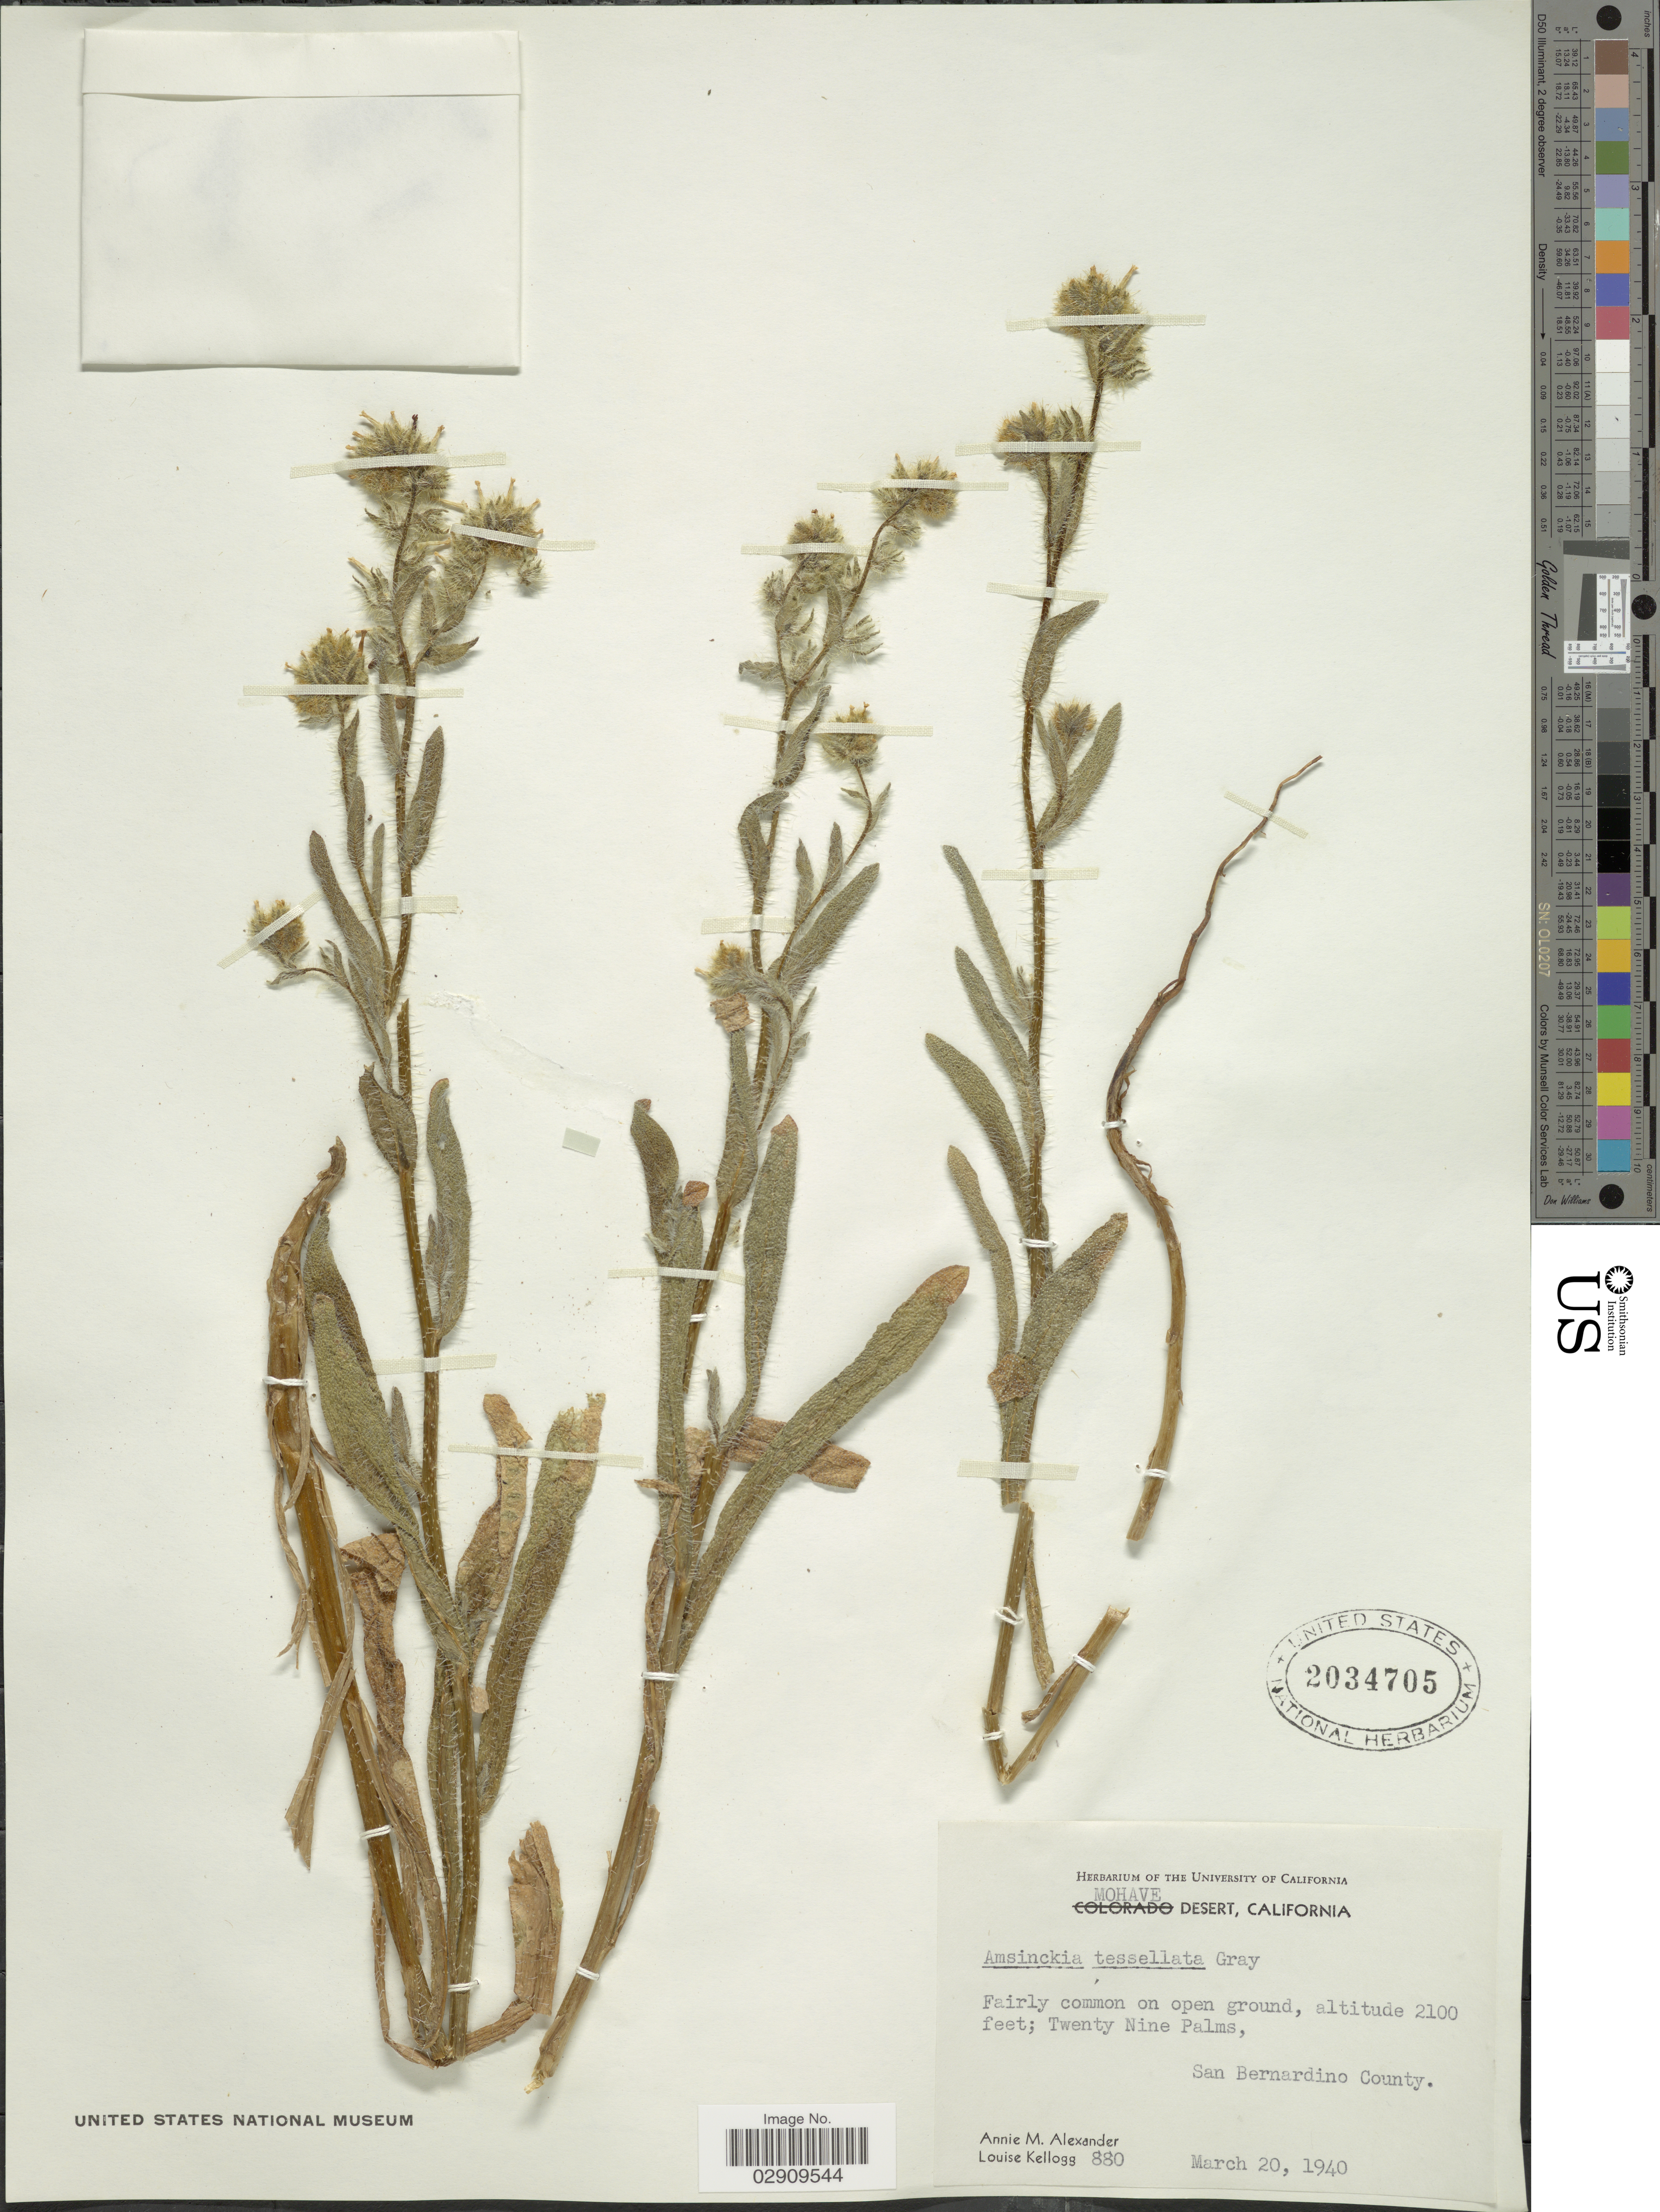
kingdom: Plantae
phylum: Tracheophyta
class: Magnoliopsida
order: Boraginales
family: Boraginaceae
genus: Amsinckia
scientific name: Amsinckia tessellata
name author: A. Gray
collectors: A. M. Alexander & L. Kellogg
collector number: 880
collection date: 1940-03-20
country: United States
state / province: California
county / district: San Bernardino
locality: Mohave Desert. Twenty Nine Palms, San Bernardino County.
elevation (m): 640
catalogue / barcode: US 2034705